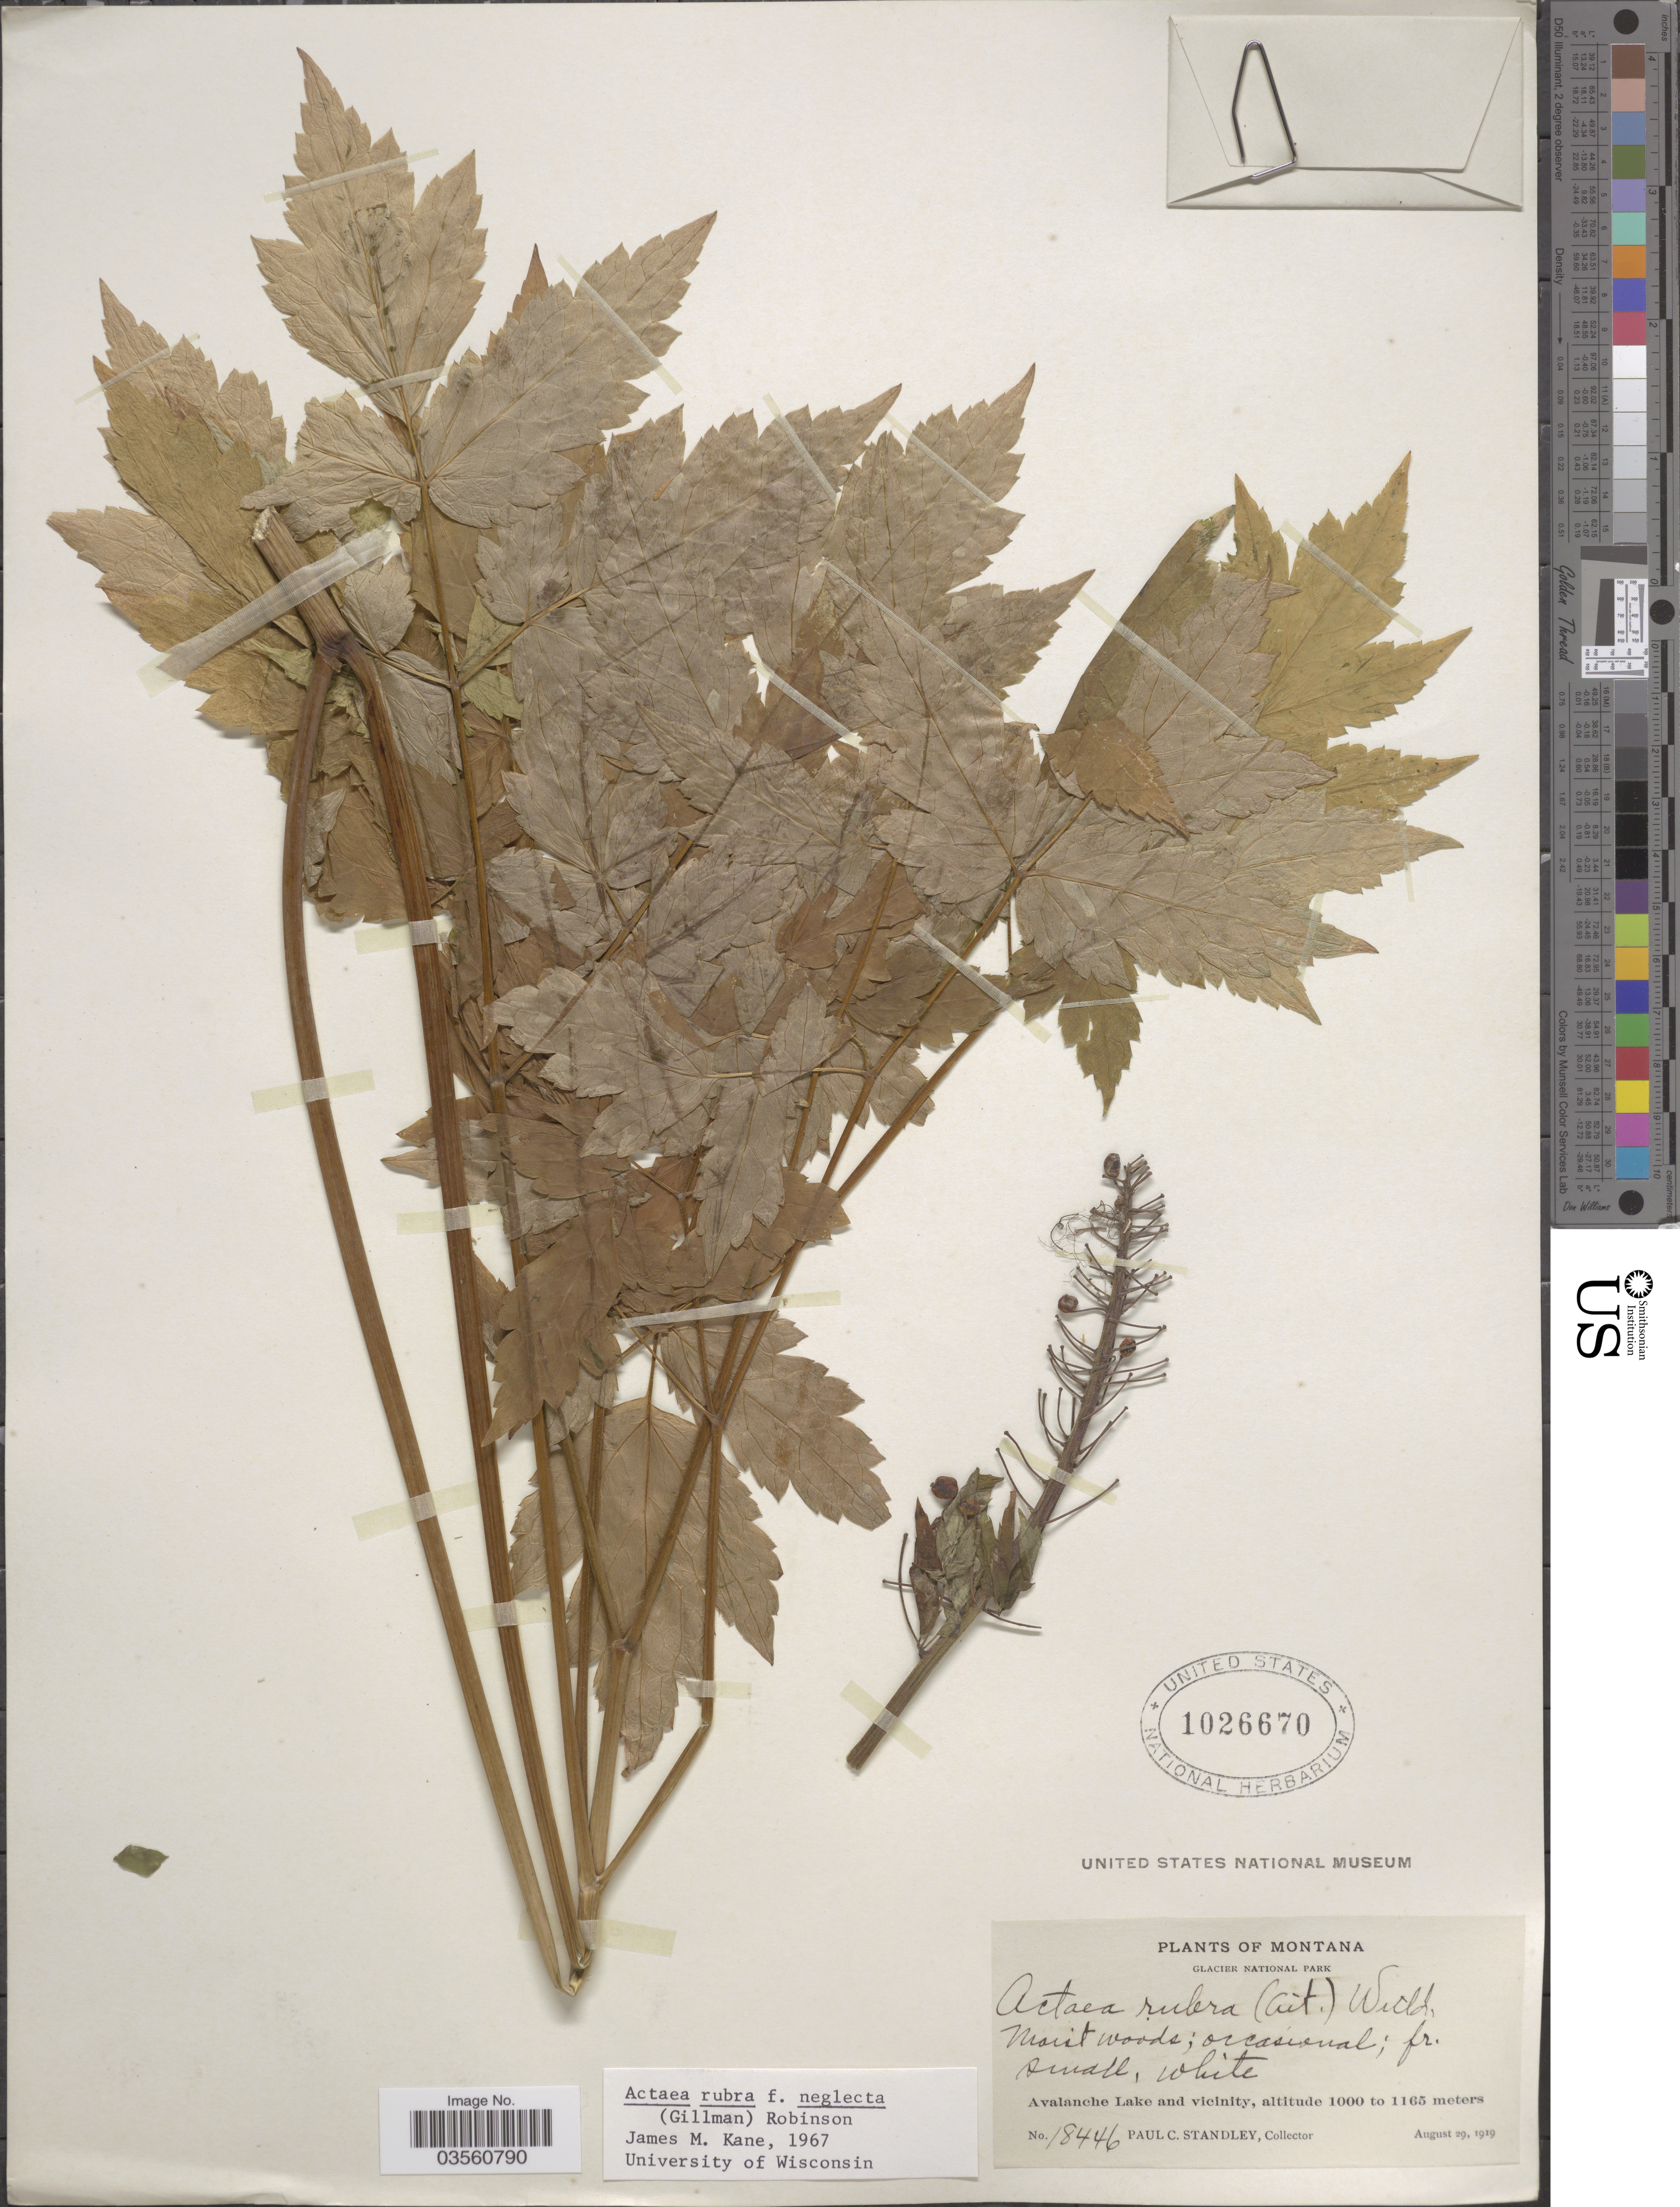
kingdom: Plantae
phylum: Tracheophyta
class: Magnoliopsida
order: Ranunculales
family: Ranunculaceae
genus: Actaea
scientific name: Actaea rubra f. neglecta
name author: (Gillman) B.L. Rob.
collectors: P. C. Standley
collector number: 18446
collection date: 1919-08-29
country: United States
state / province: Montana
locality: Glacier National Park. Avalanche Lake and vicinity.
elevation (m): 1000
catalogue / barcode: US 1026670